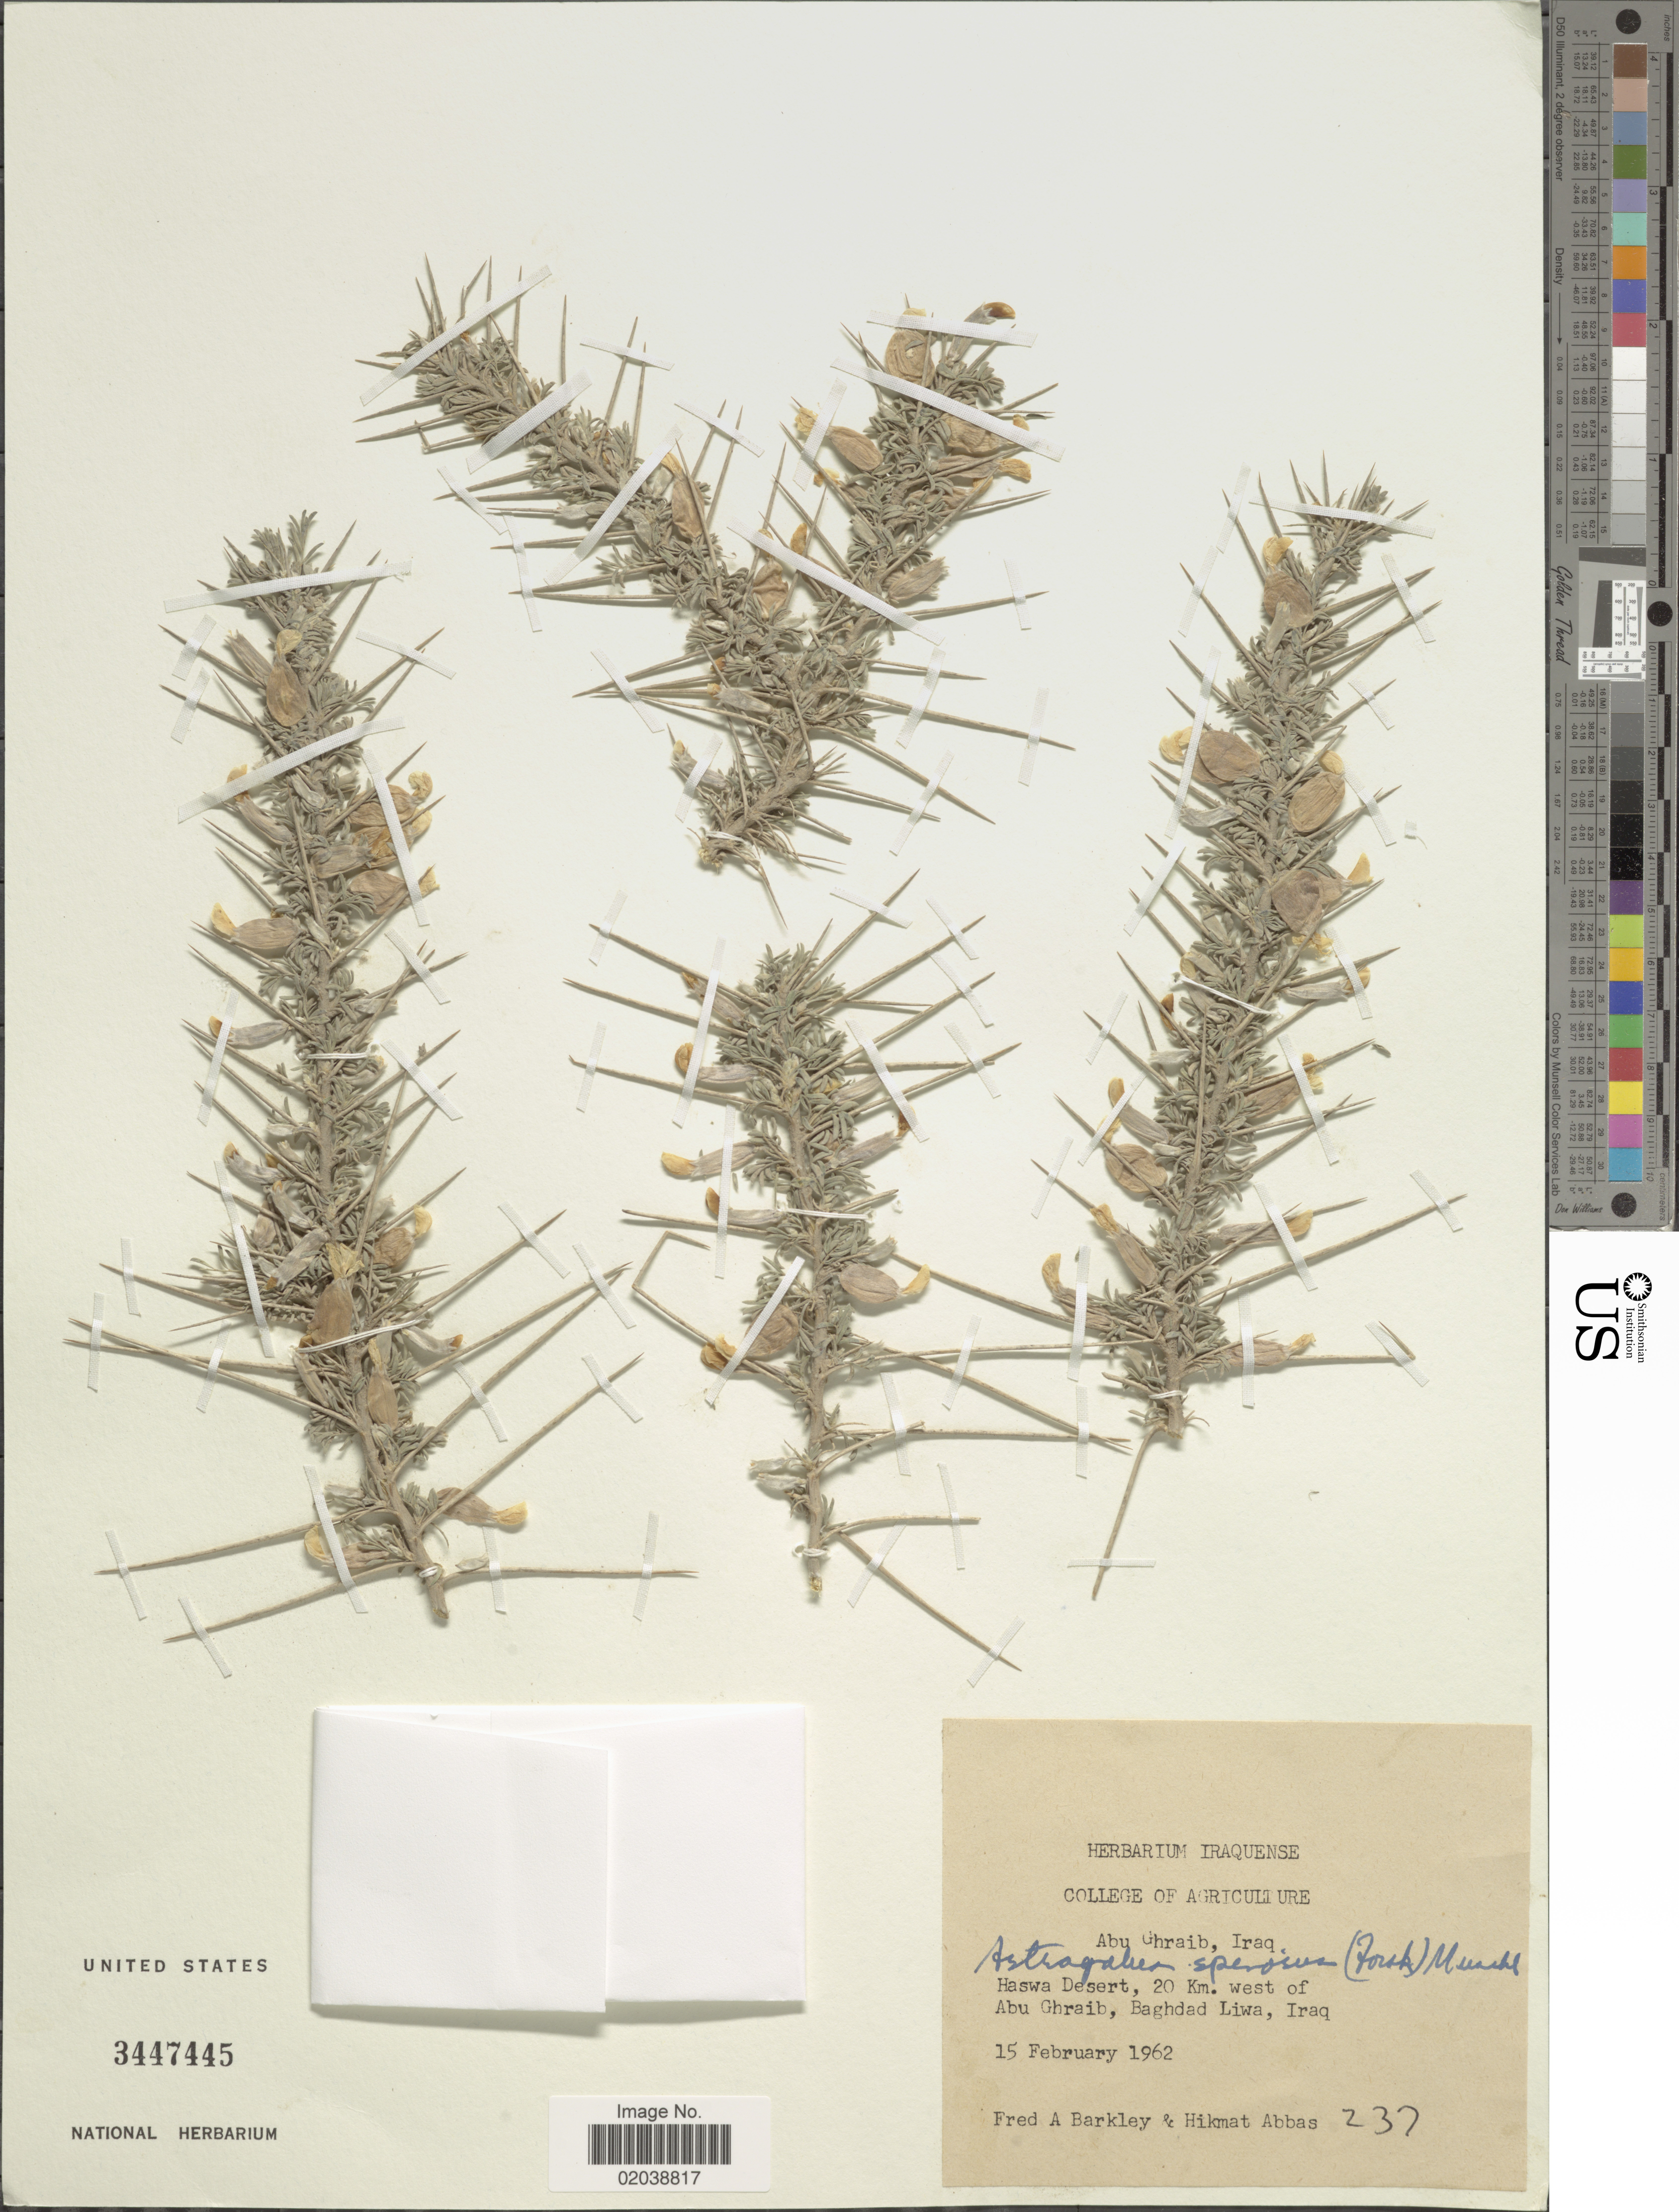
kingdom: Plantae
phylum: Tracheophyta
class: Magnoliopsida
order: Fabales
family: Fabaceae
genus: Astragalus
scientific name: Astragalus spinosus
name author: Muschl.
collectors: F. A. Barkley & H. Abbas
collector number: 237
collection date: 1962-02-15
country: Iraq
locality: Abu Ghraib, Haswa Desert, 20 Km west of Abu Ghraib, Baghdad Liwa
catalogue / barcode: US 3447445